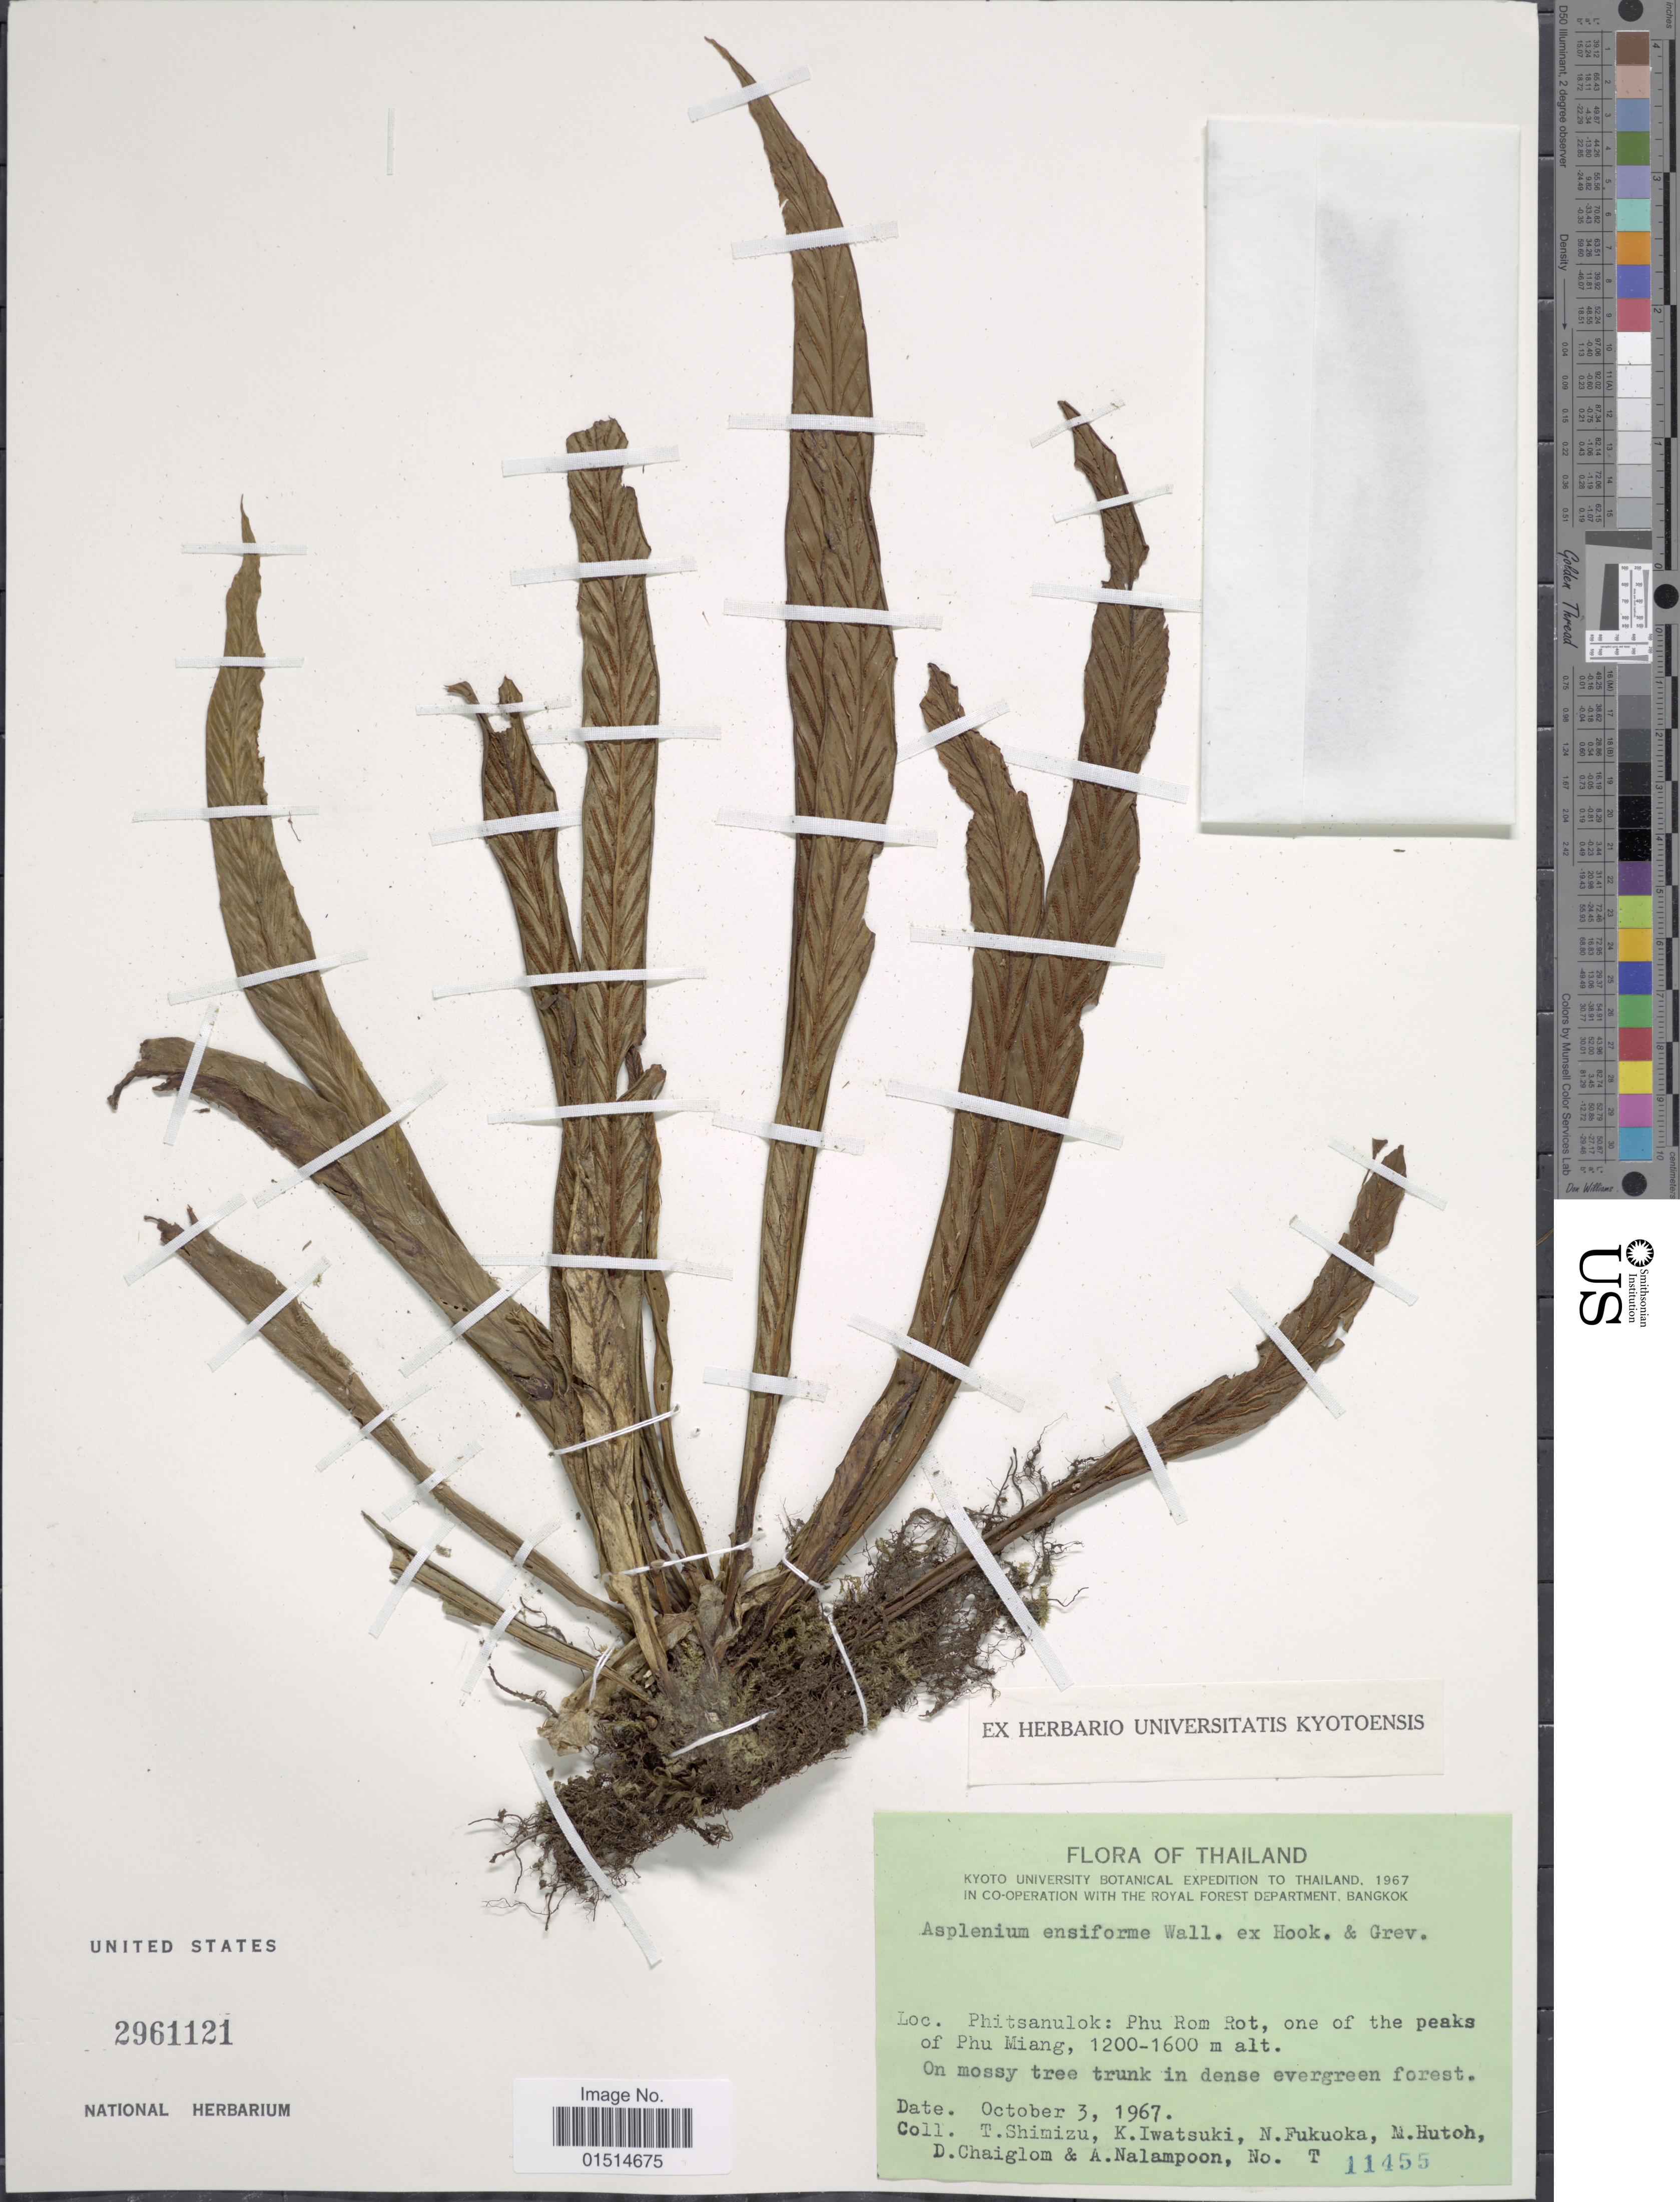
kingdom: Plantae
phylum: Tracheophyta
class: Polypodiopsida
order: Polypodiales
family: Aspleniaceae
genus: Asplenium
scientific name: Asplenium ensiforme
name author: Wall. ex Hook. & Grev.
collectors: T. Shimizu, K. Iwatsuki, N. Fukuoka, M. Hutoh & et al.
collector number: T11455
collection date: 1967-10-03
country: Thailand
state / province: Phitsanulok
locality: Phitsanulok: Phu Rom Rot, one of the peaks of Phu Miang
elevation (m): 1200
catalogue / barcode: US 2961121